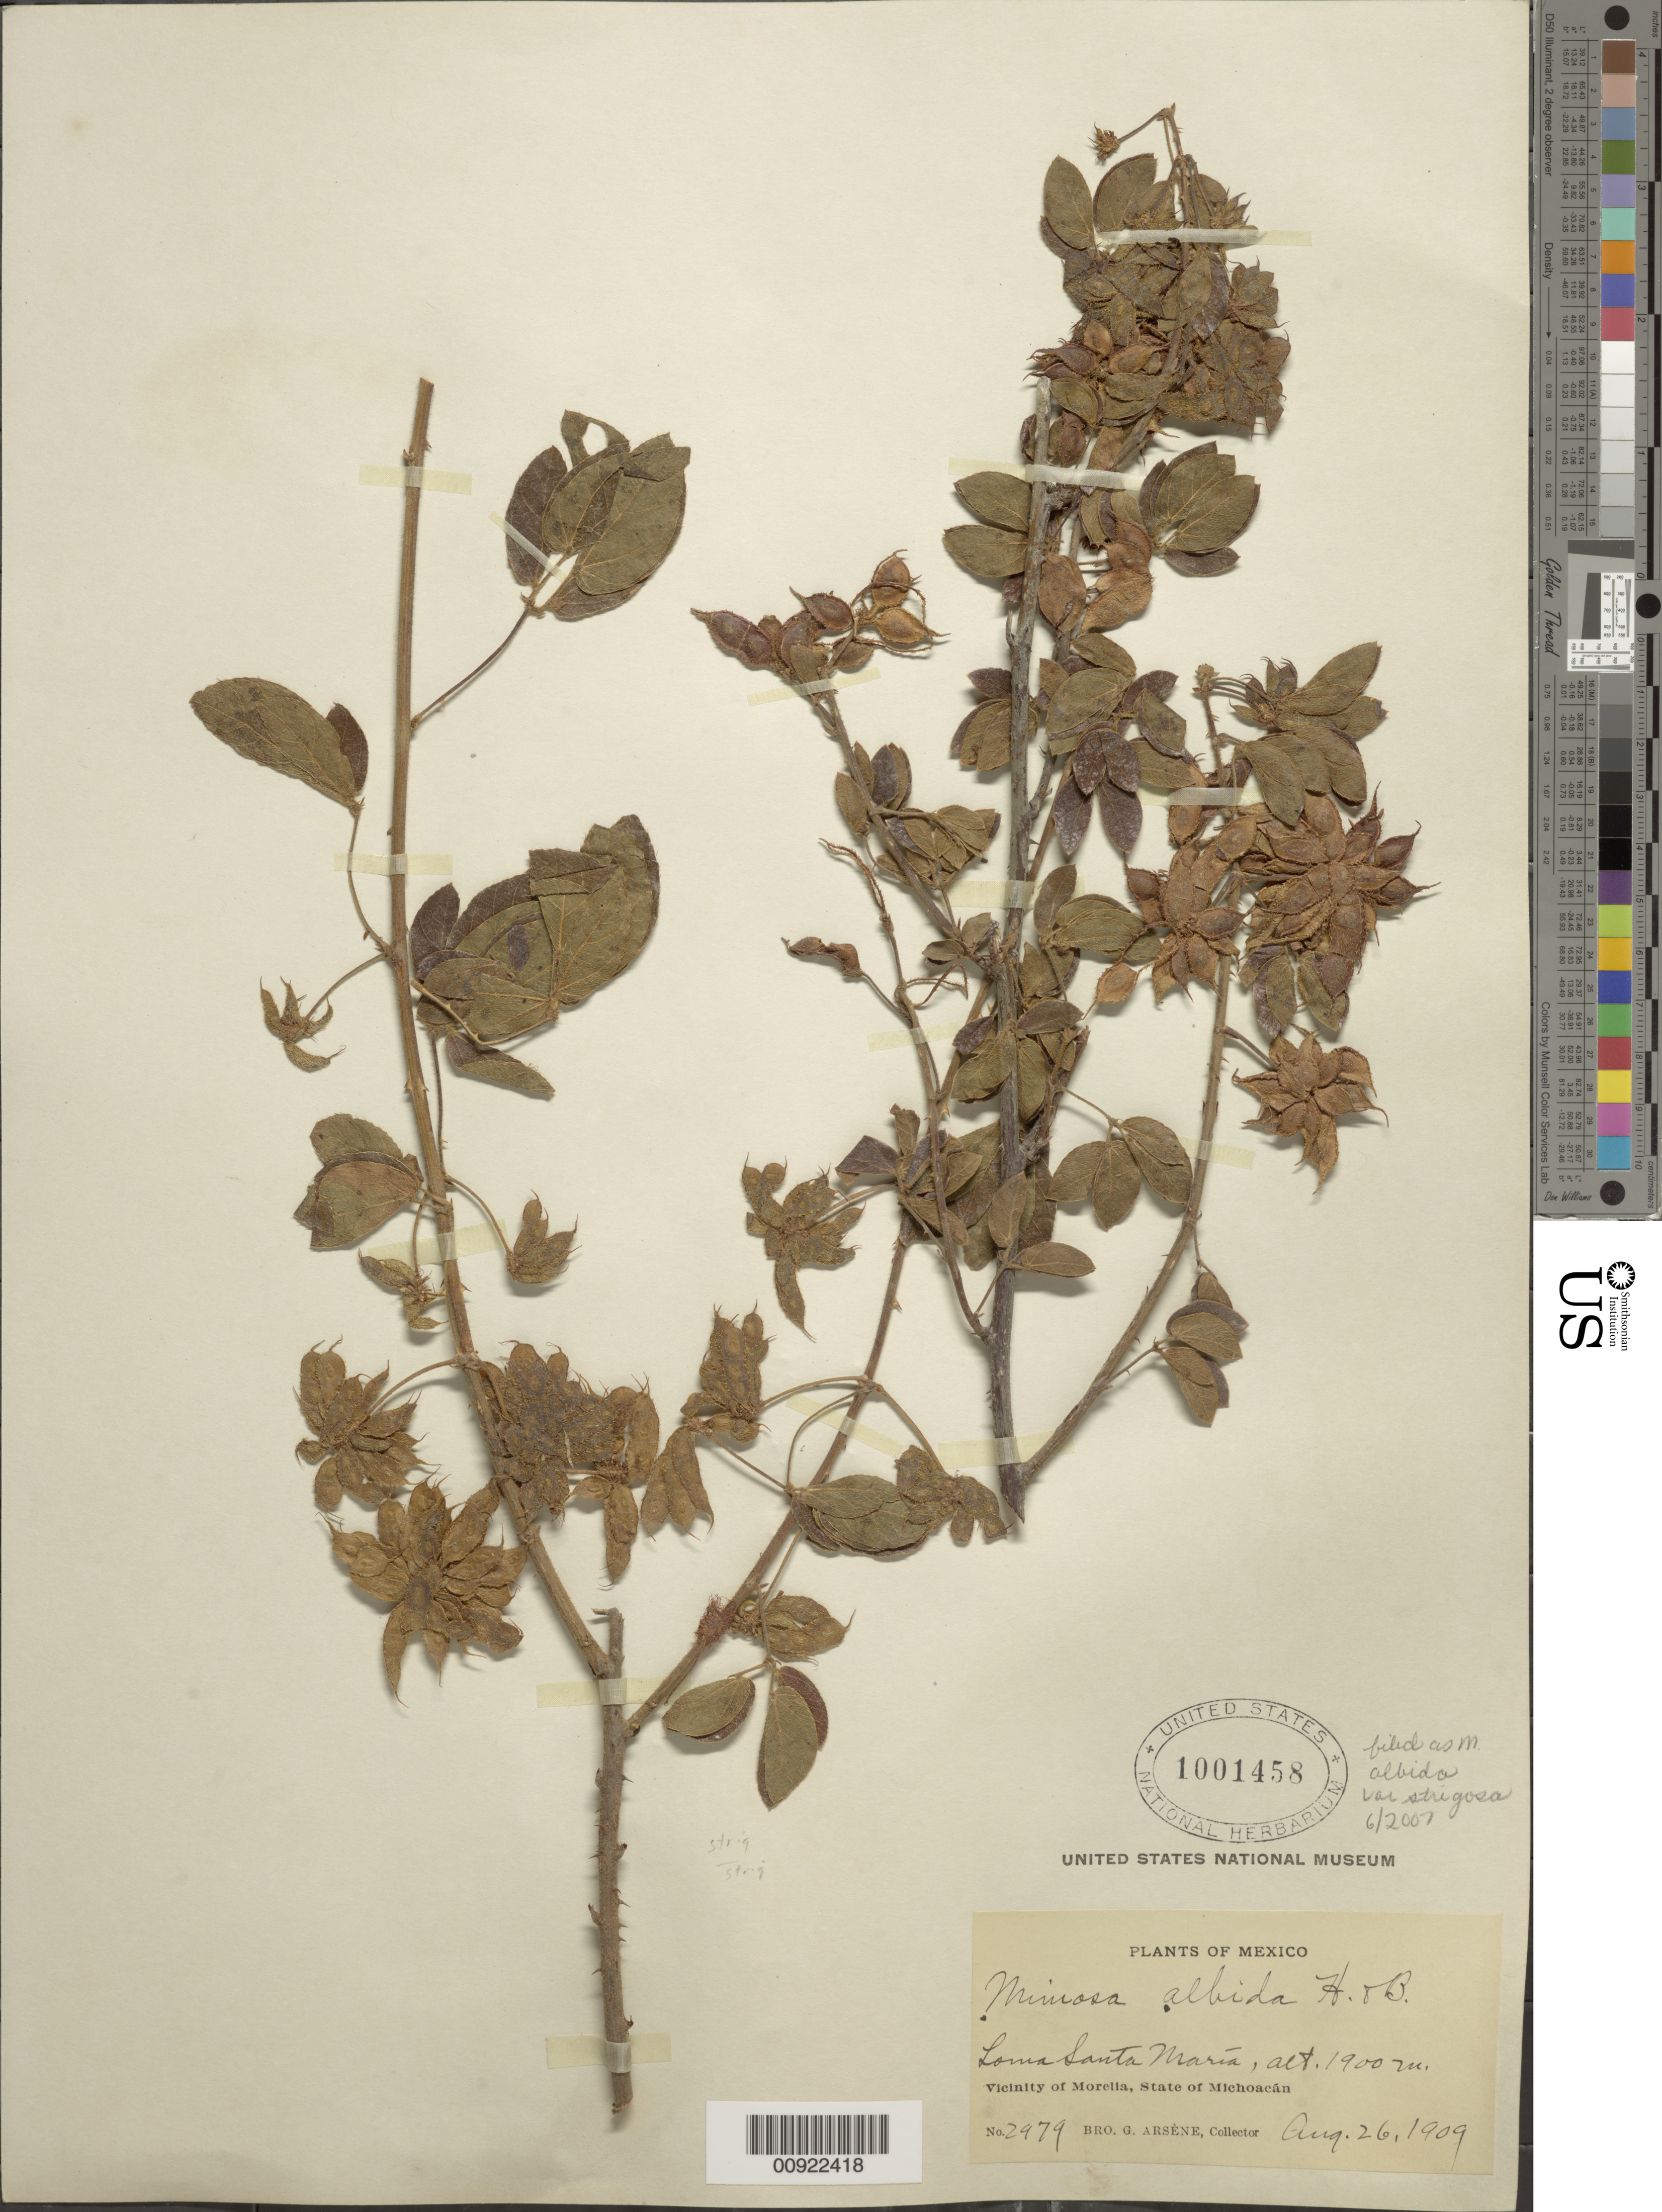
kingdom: Plantae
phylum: Tracheophyta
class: Magnoliopsida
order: Fabales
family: Fabaceae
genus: Mimosa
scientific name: Mimosa albida var. strigosa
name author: (Willd.) B.L. Rob.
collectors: Bro. G. Arsène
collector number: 2979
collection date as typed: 26 Aug 1909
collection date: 1909-08-26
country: Mexico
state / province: Michoacán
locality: Loma Santa María. Vicinity of Morelia, State of Michoacán.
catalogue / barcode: US 1001458